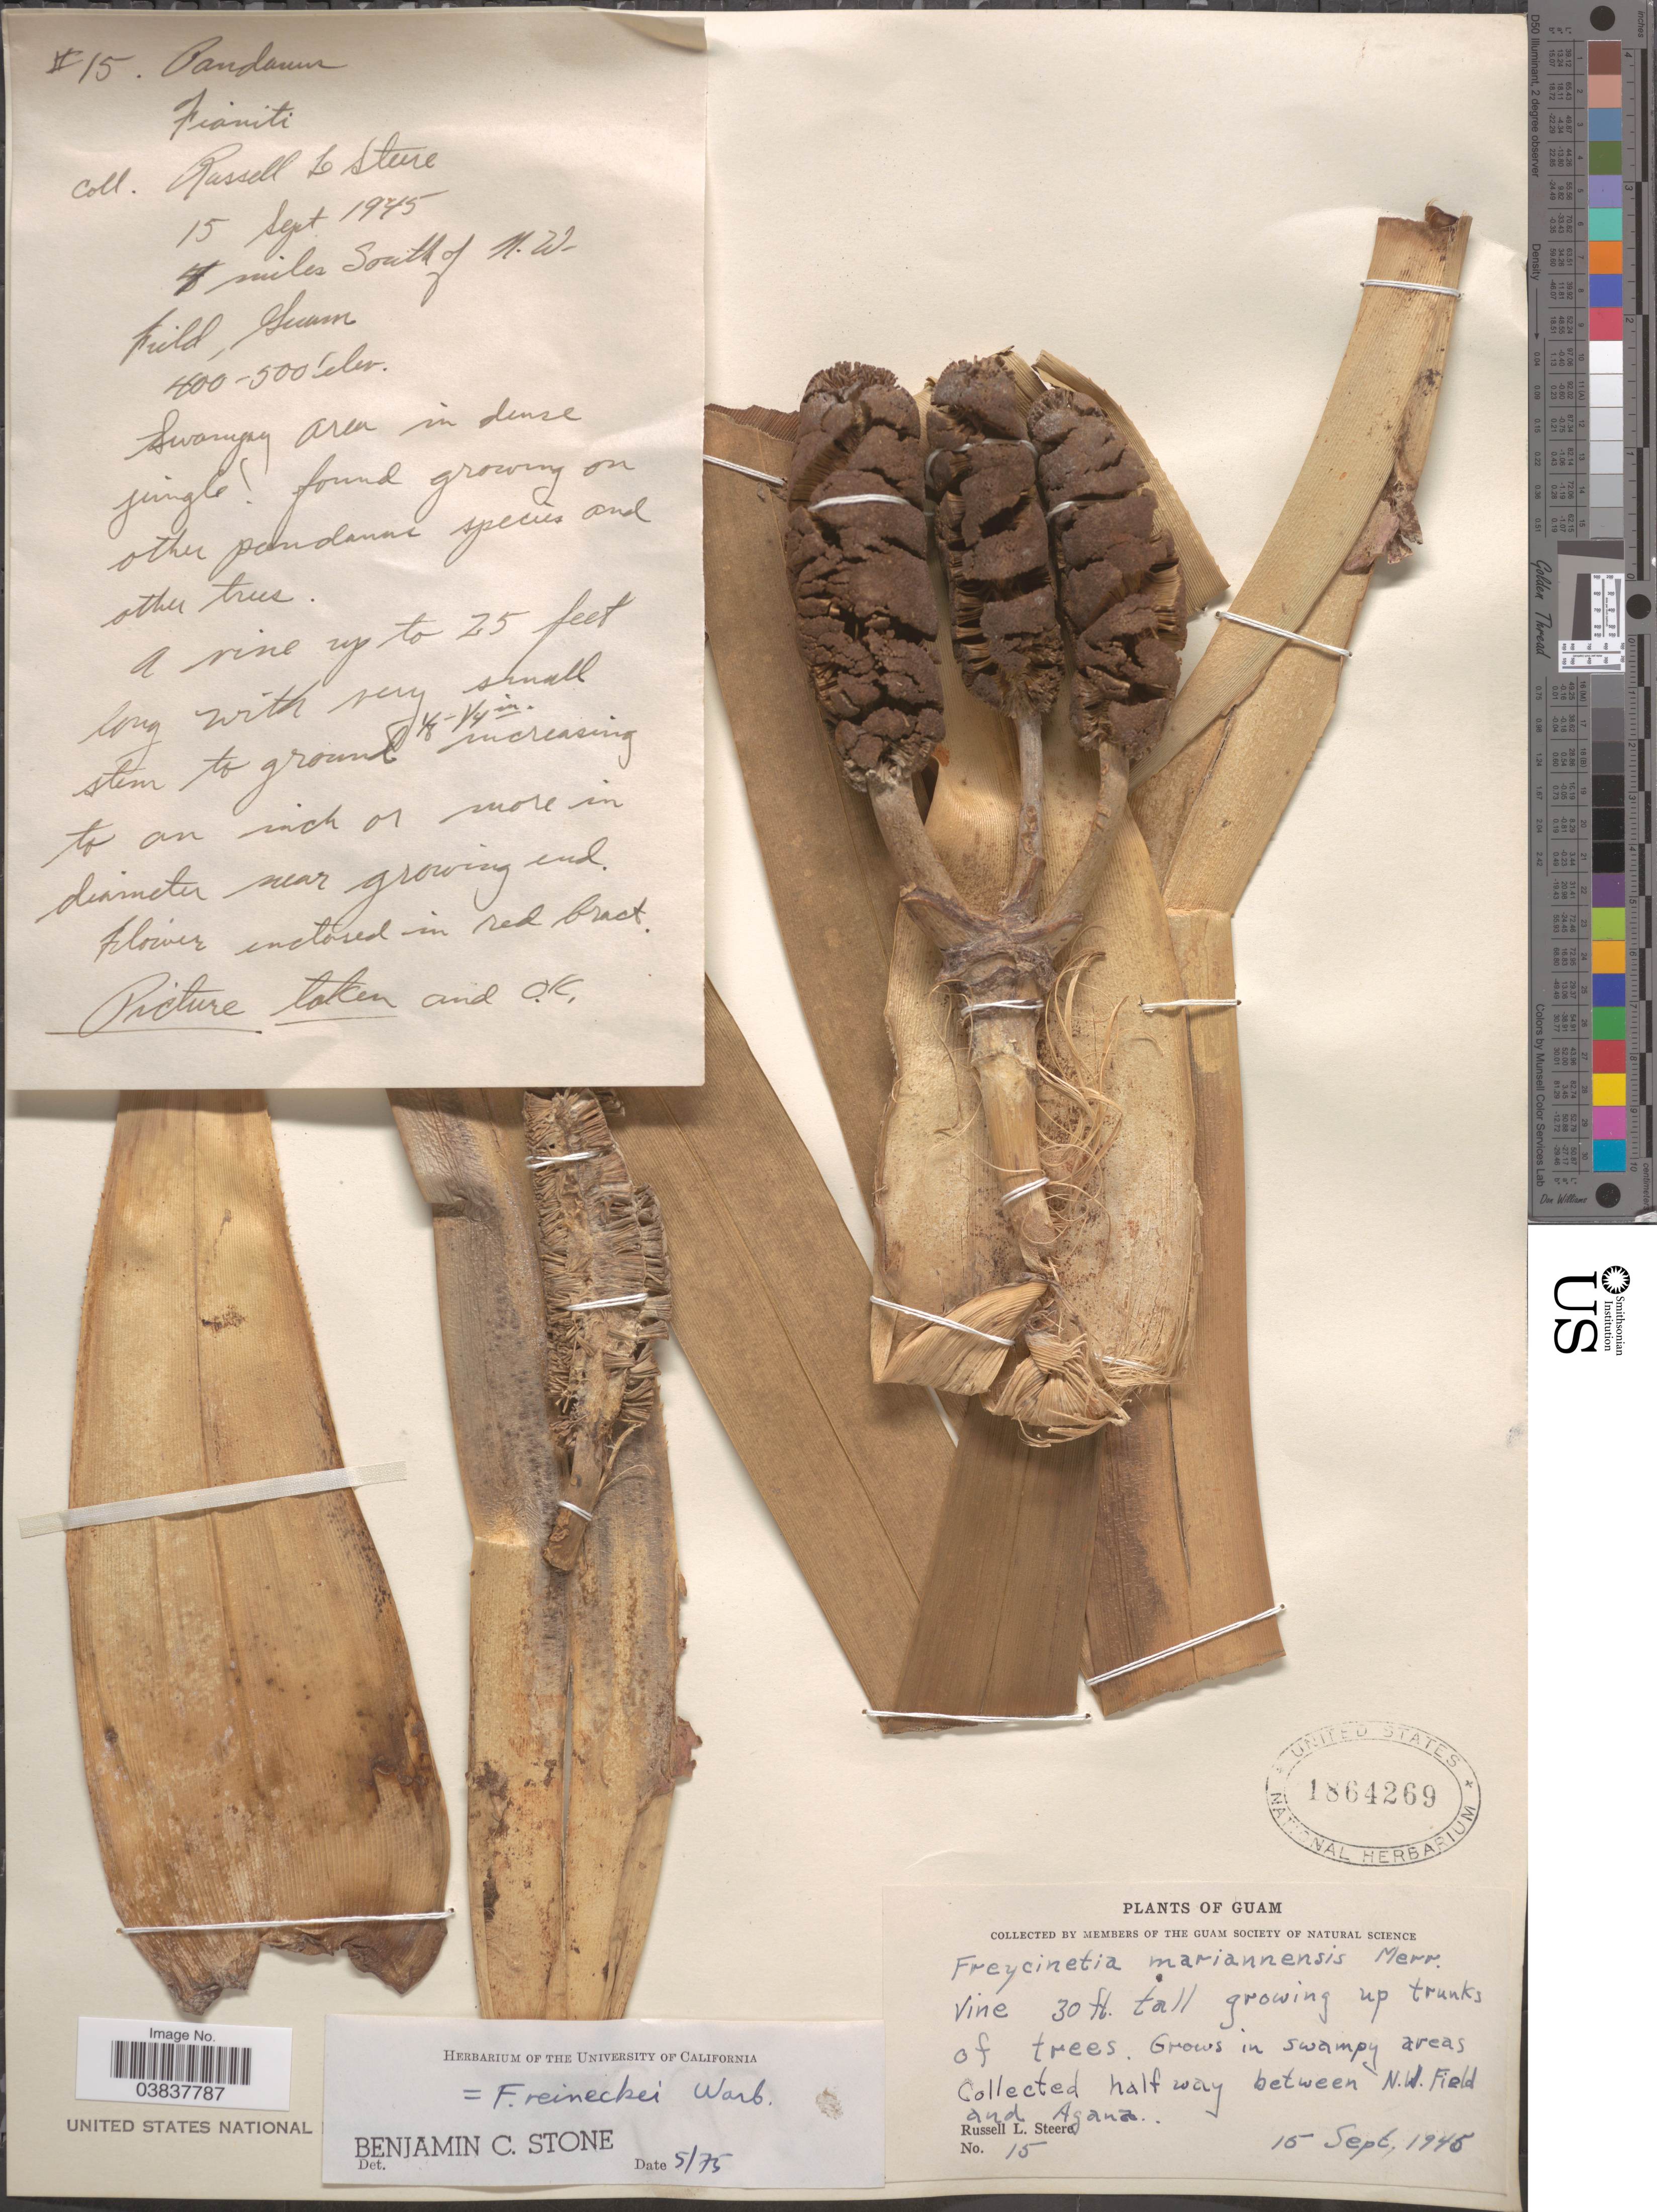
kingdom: Plantae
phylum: Tracheophyta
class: Liliopsida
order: Pandanales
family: Pandanaceae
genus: Freycinetia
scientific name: Freycinetia reineckei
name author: Warb. ex Reinecke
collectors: R. L. Steere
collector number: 15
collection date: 1945-09-15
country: Guam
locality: Halfway between N.W. Field and Agana.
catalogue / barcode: US 1864269